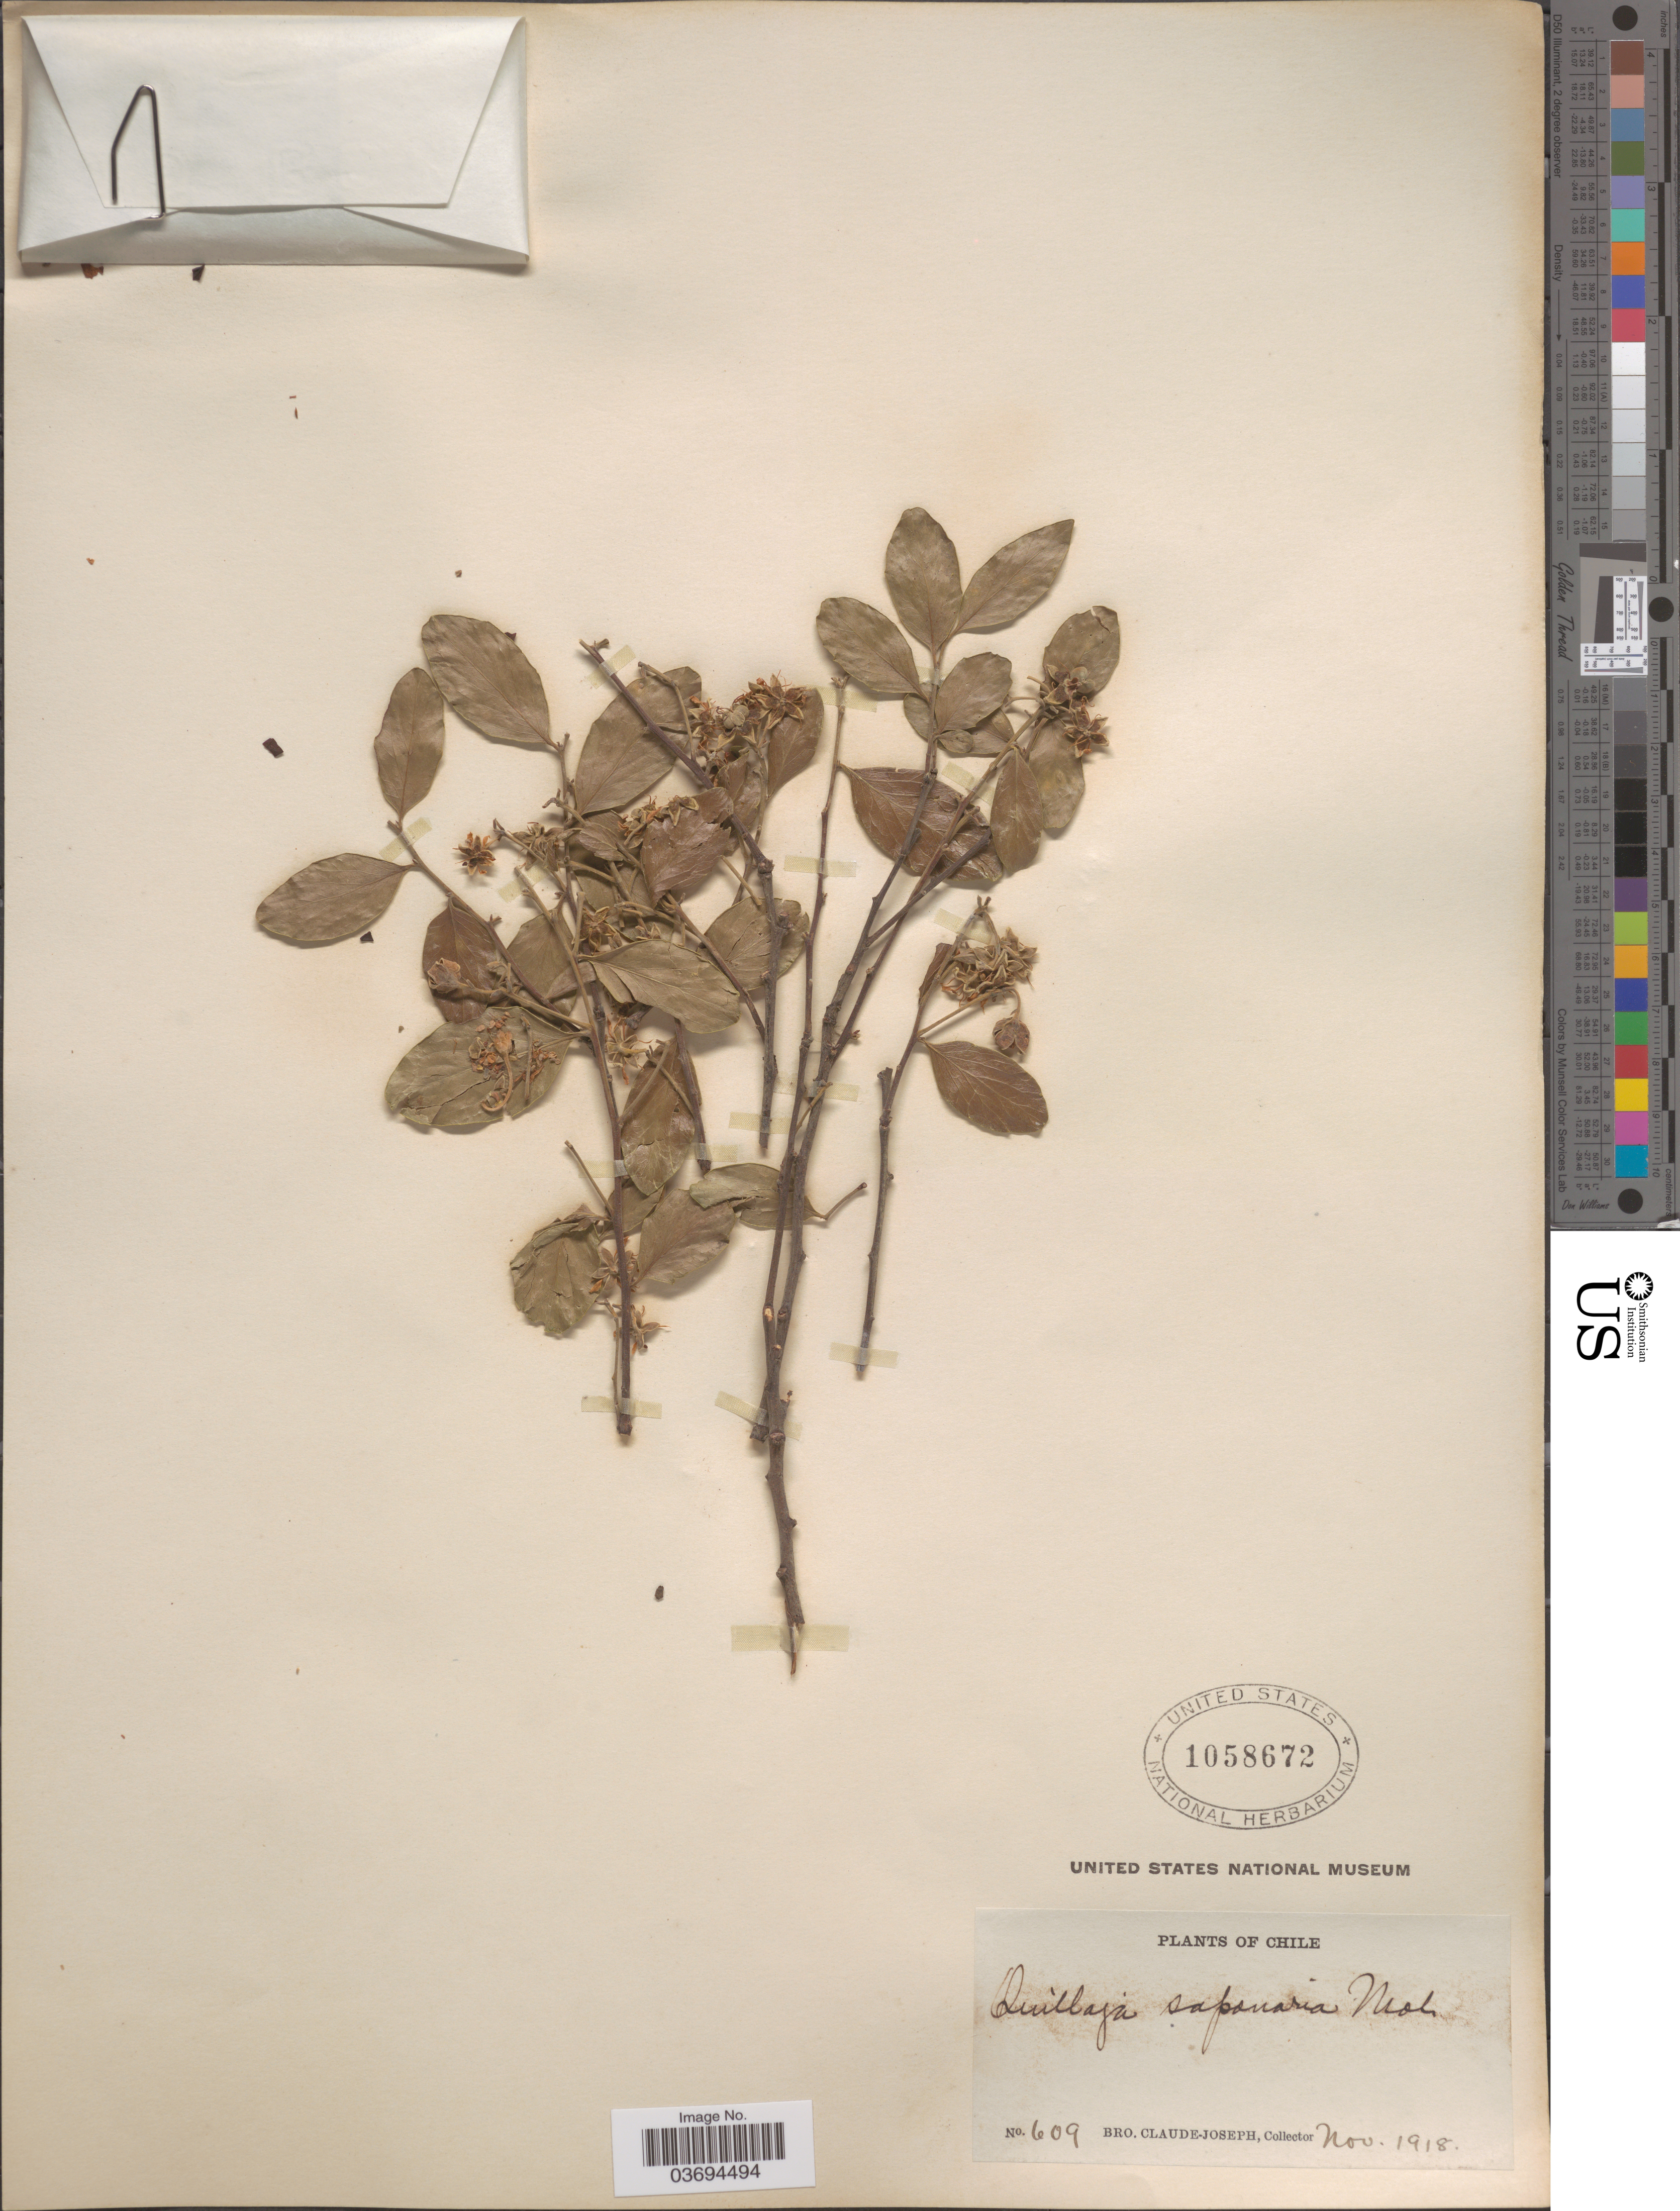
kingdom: Plantae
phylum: Tracheophyta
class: Magnoliopsida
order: Fabales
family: Quillajaceae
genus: Quillaja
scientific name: Quillaja saponaria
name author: Molina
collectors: Bro. Claude-Joseph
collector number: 609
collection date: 1918-11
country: Chile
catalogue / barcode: US 1058672